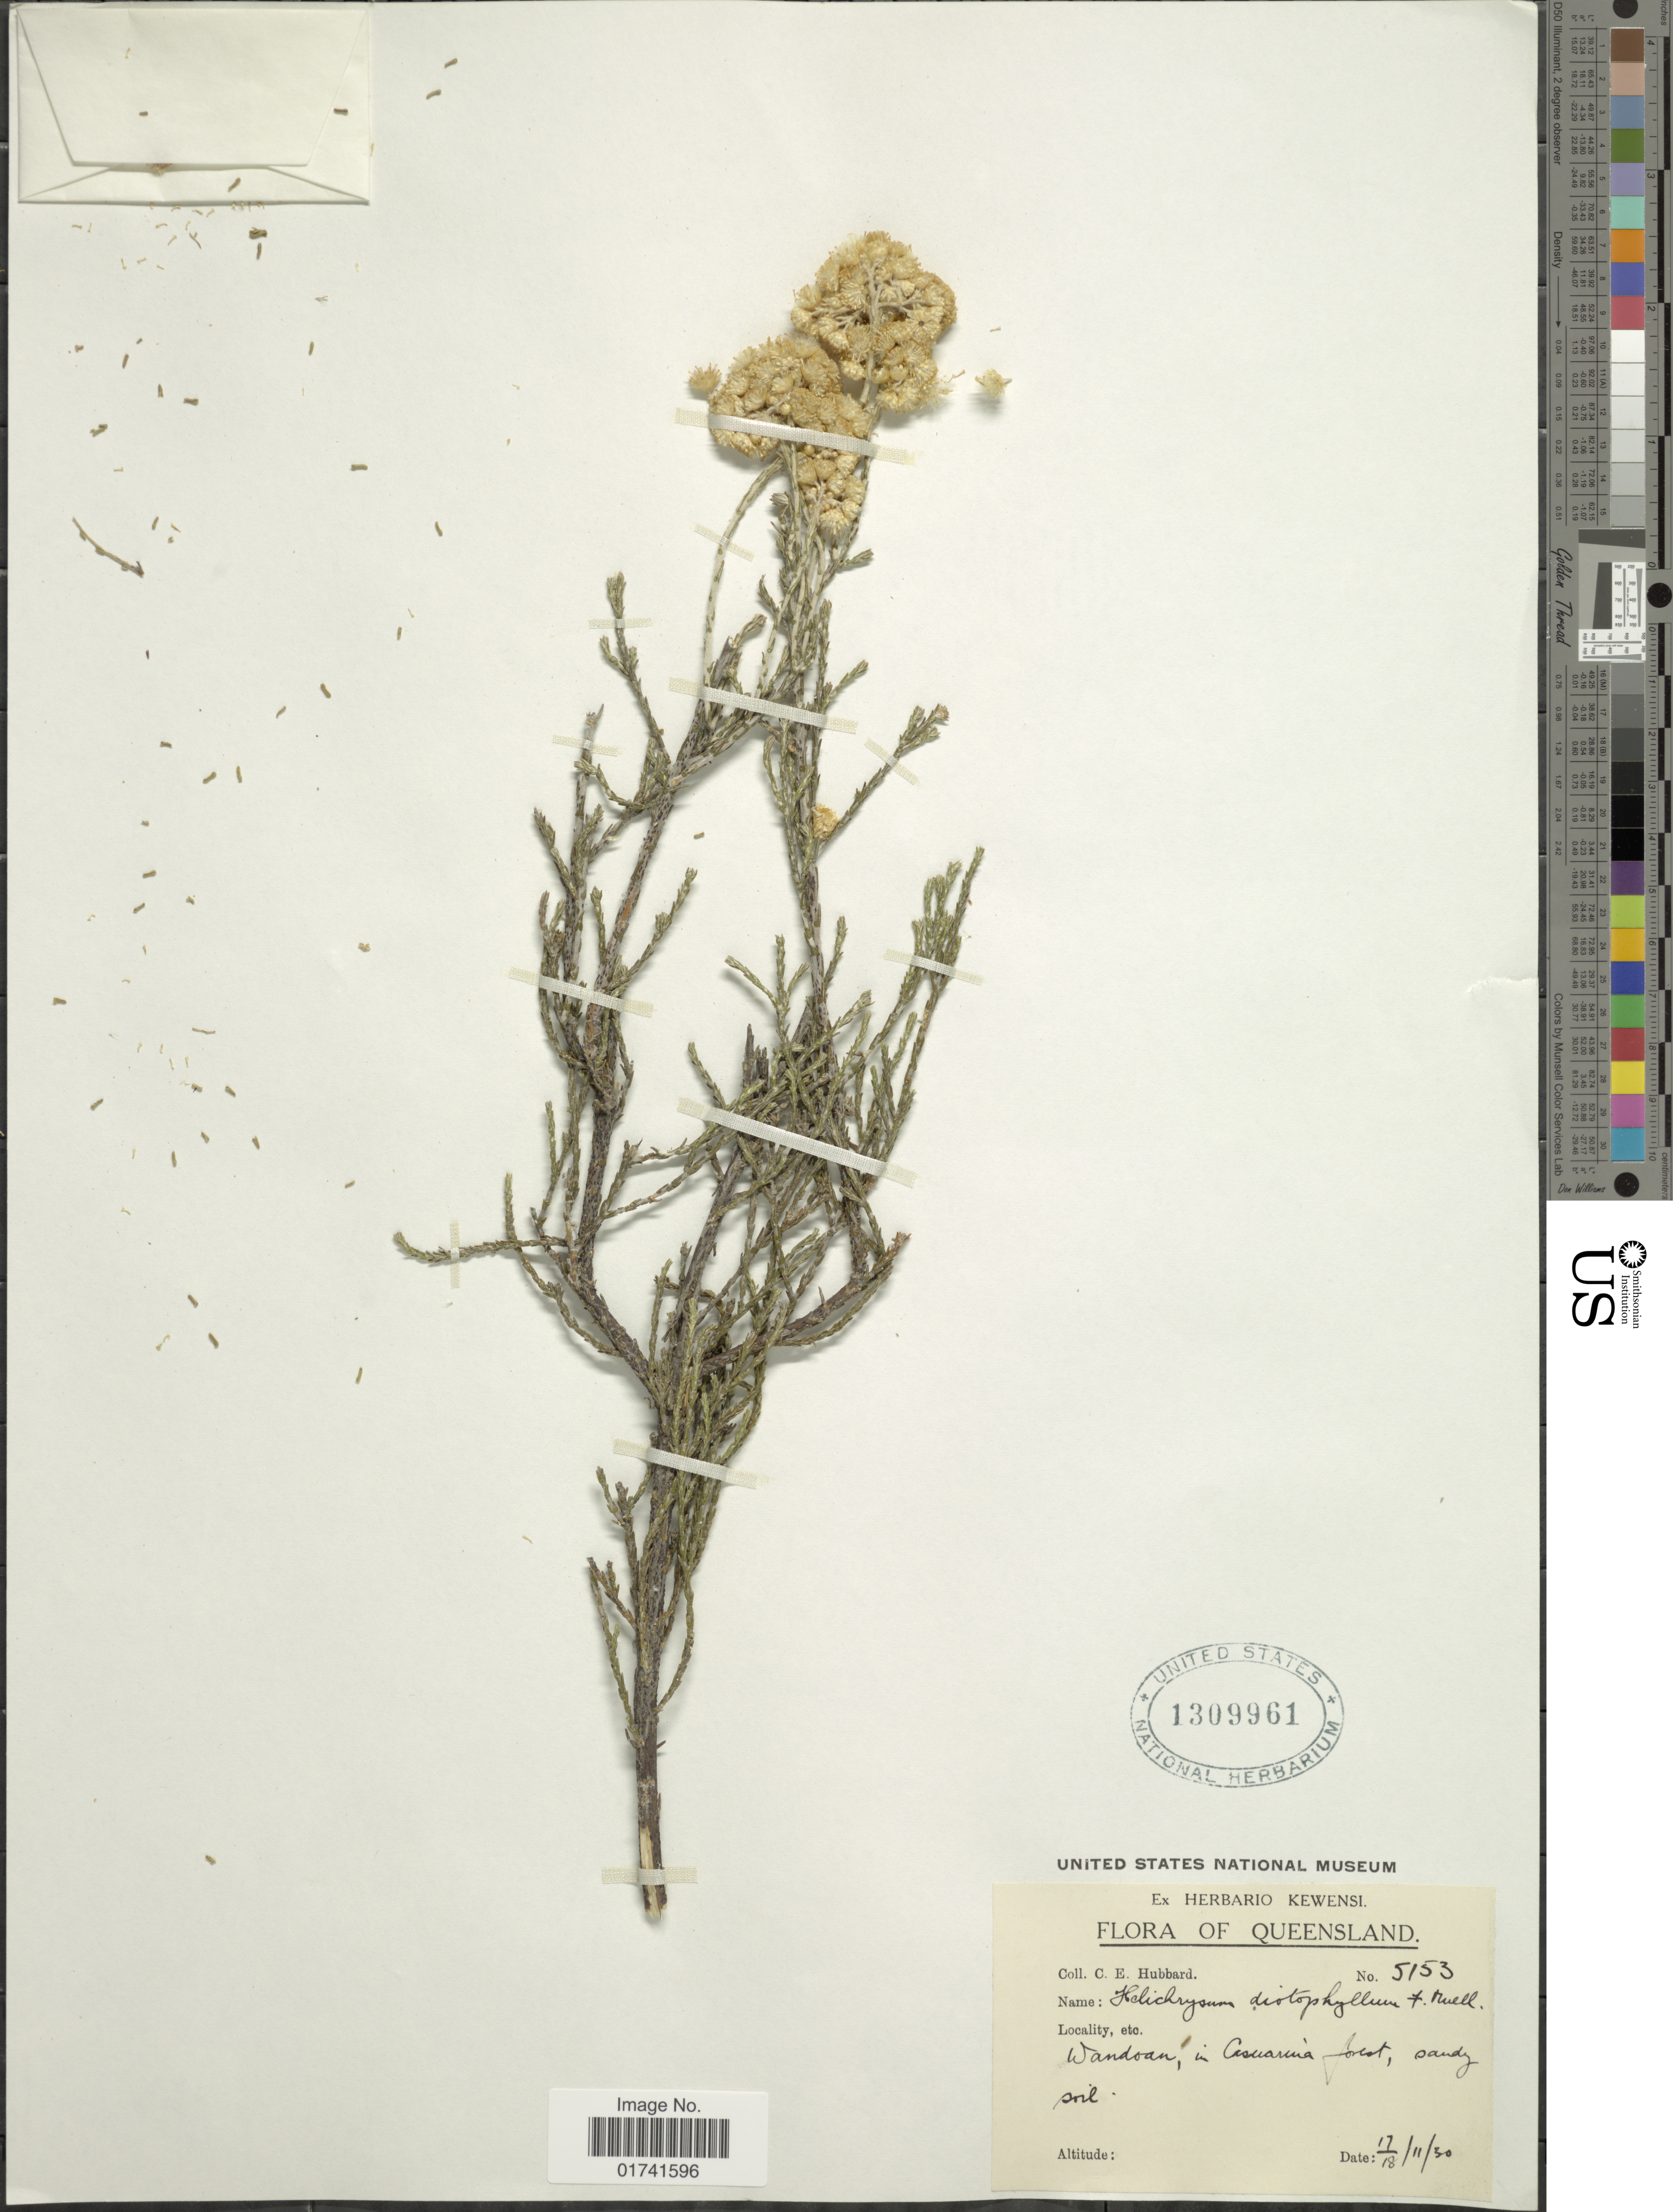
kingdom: Plantae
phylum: Tracheophyta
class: Magnoliopsida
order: Asterales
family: Asteraceae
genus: Ozothamnus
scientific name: Ozothamnus diotophyllus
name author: (F. Muell.) Anderb.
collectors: C. E. Hubbard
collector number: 5153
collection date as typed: Transcribed d/m/y: 17/11/30 to 18/11/30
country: Australia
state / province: Queensland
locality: Wansoan, in Casuarina forest, sandy soil.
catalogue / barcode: US 1309961